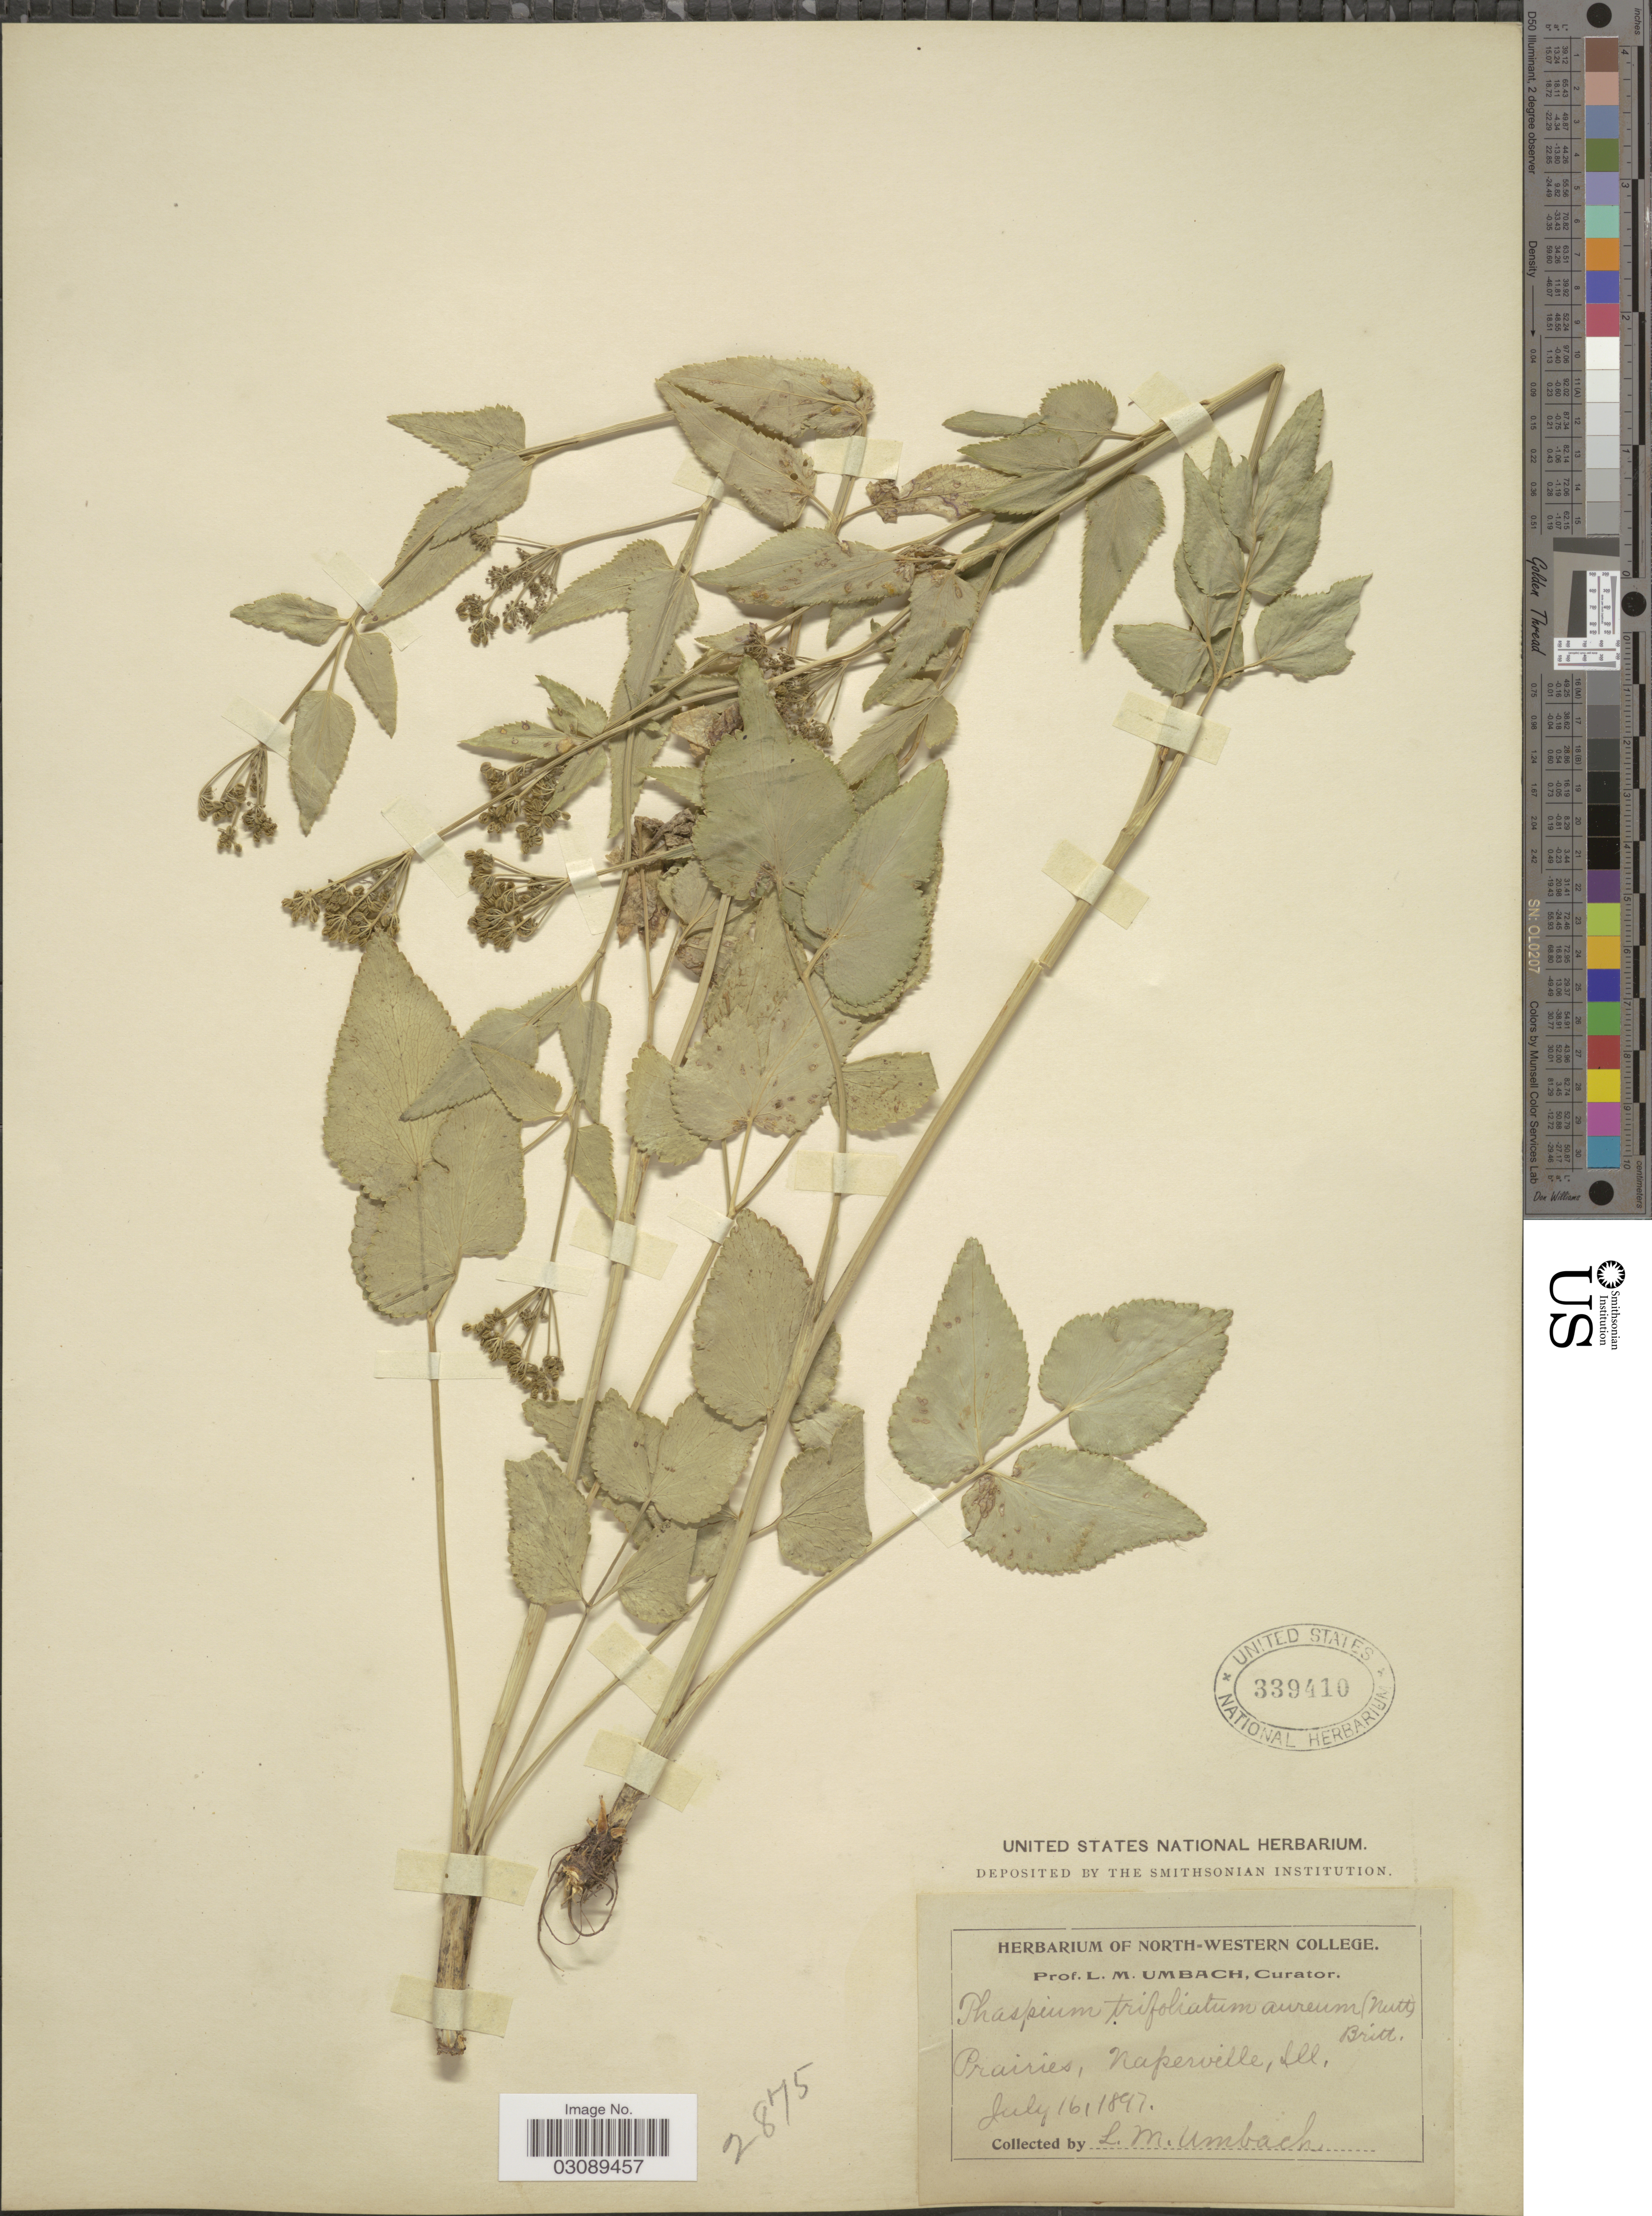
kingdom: Plantae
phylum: Tracheophyta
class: Magnoliopsida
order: Apiales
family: Apiaceae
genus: Thaspium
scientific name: Thaspium aureum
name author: (L.) Nutt.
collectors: L. M. Umbach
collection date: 1897-07-16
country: United States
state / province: Illinois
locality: Naperville.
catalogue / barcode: US 339410